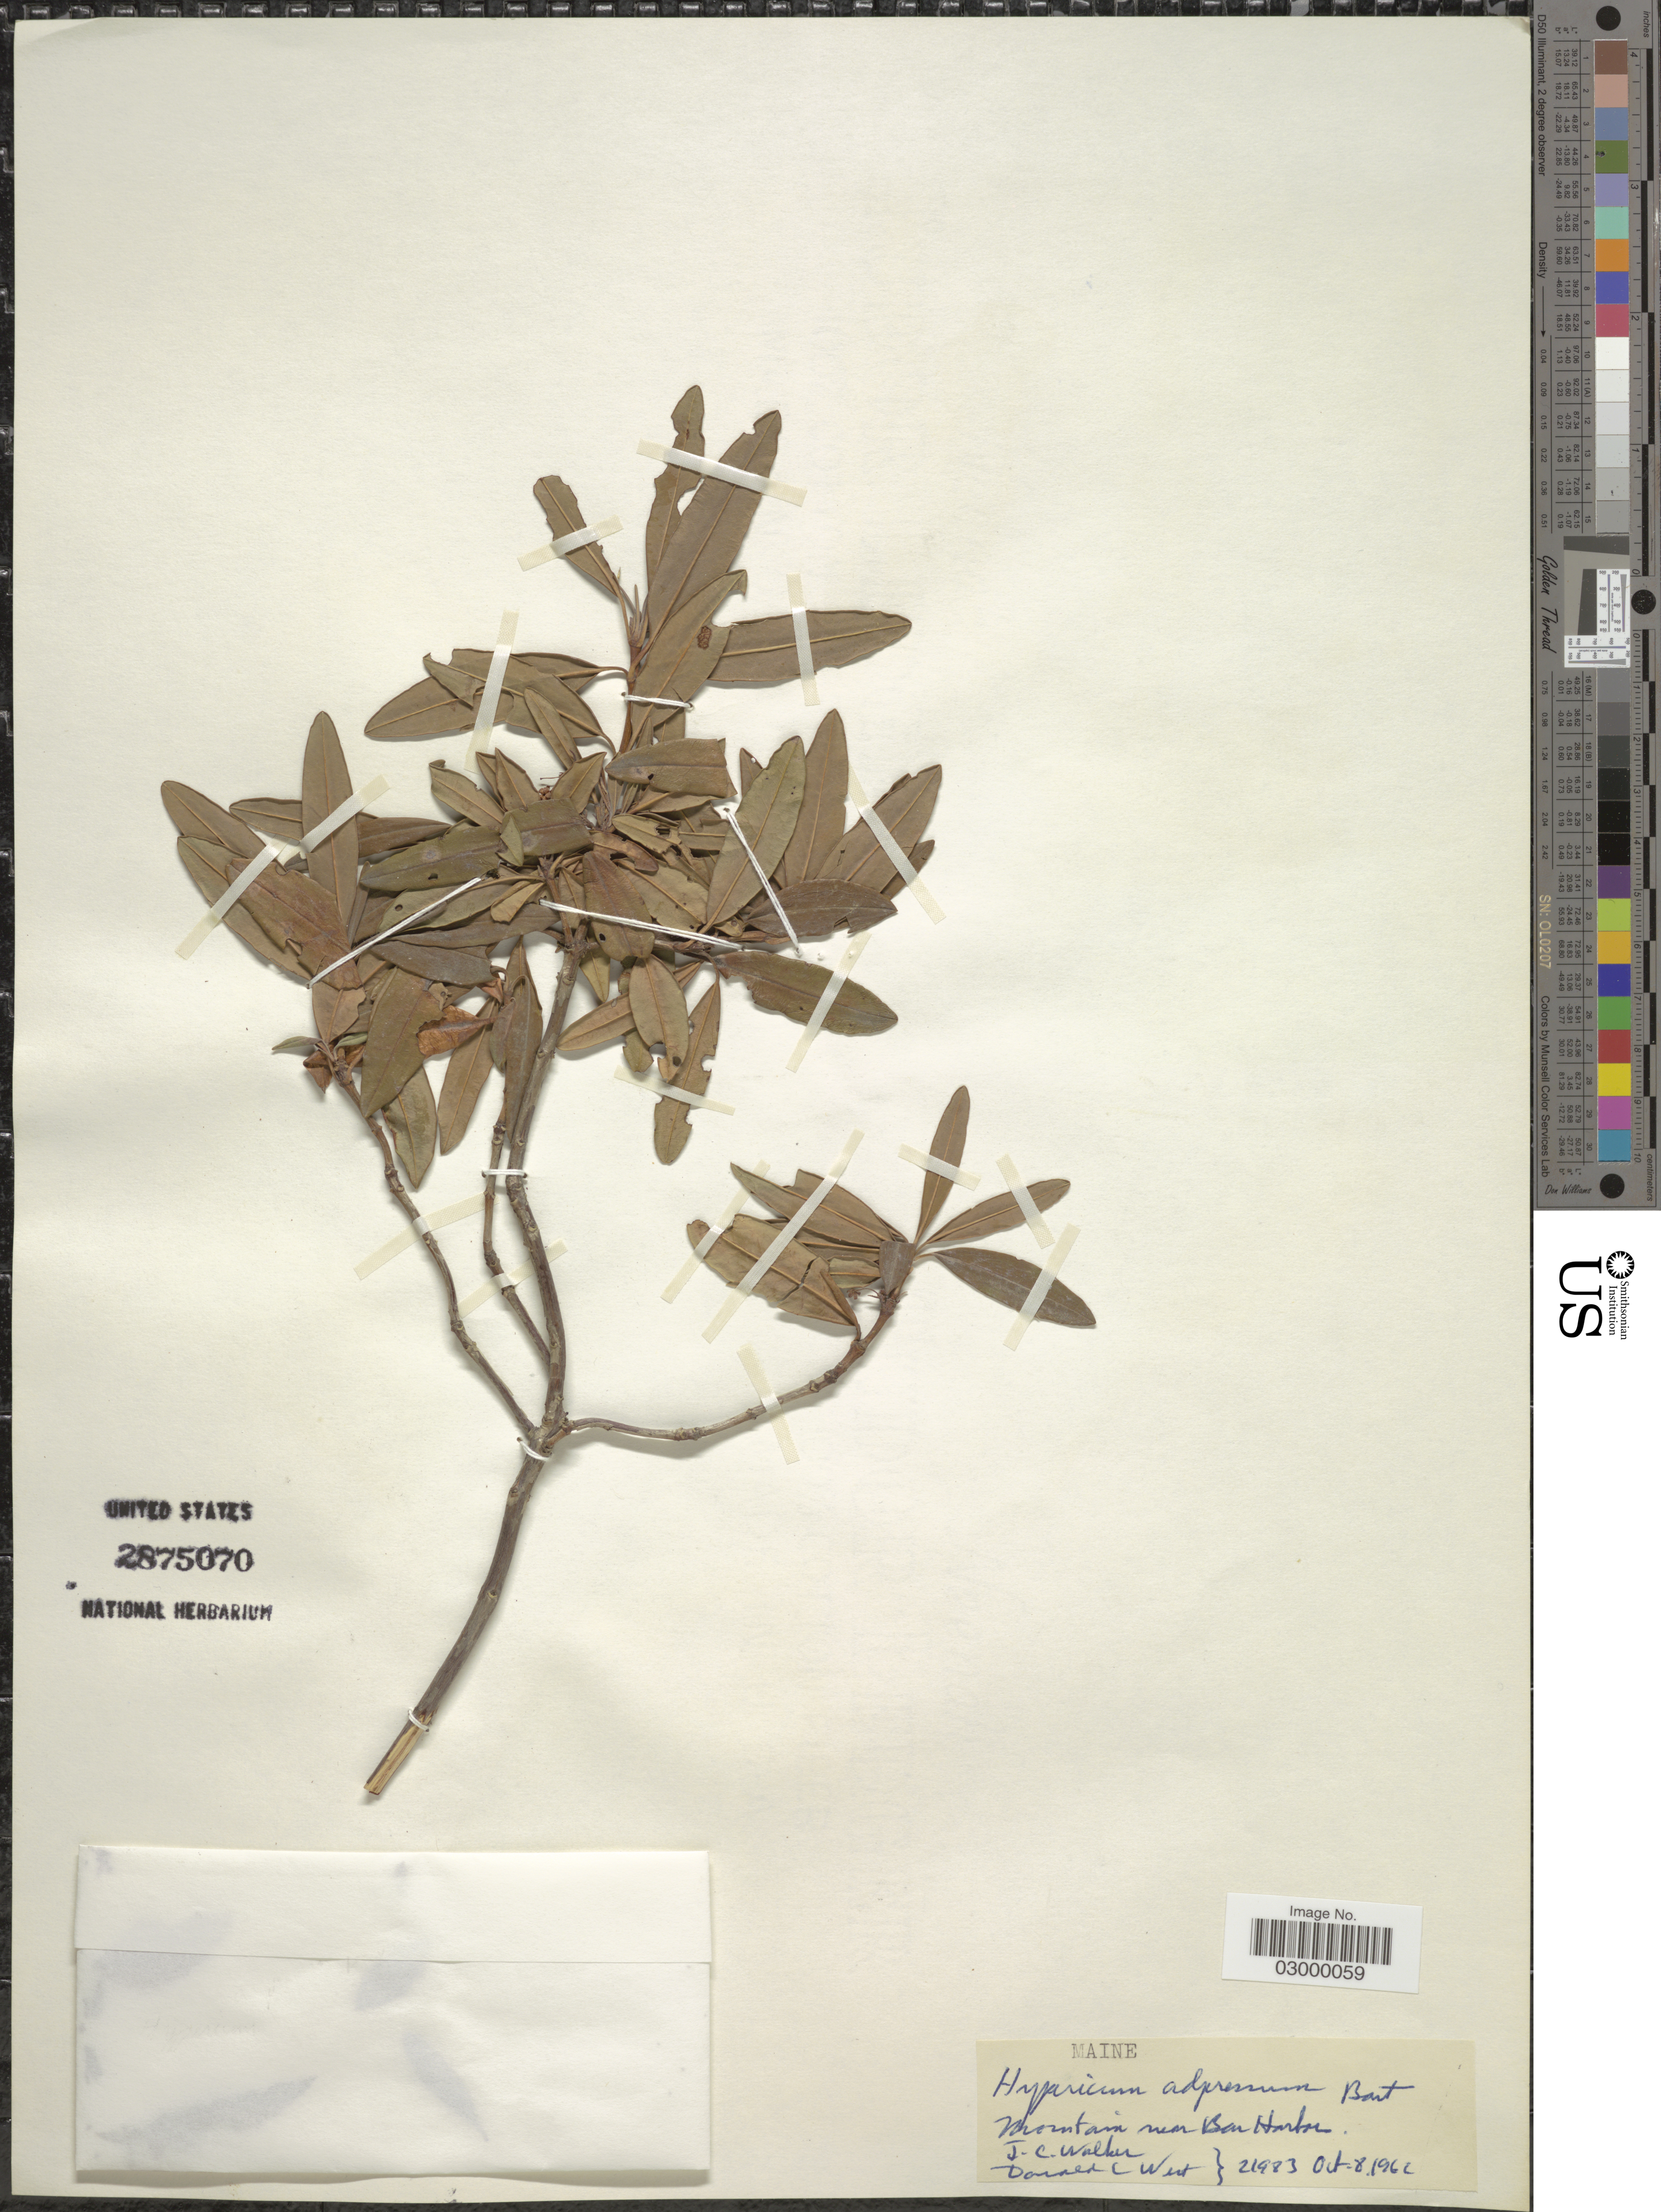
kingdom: Plantae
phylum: Tracheophyta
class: Magnoliopsida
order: Malpighiales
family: Hypericaceae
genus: Hypericum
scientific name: Hypericum adpressum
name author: W.P.C. Barton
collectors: J. Walker & D. West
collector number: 21983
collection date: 1966-10-08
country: United States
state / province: Maine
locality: Mountain near Ben Harbor.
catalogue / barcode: US 2875070